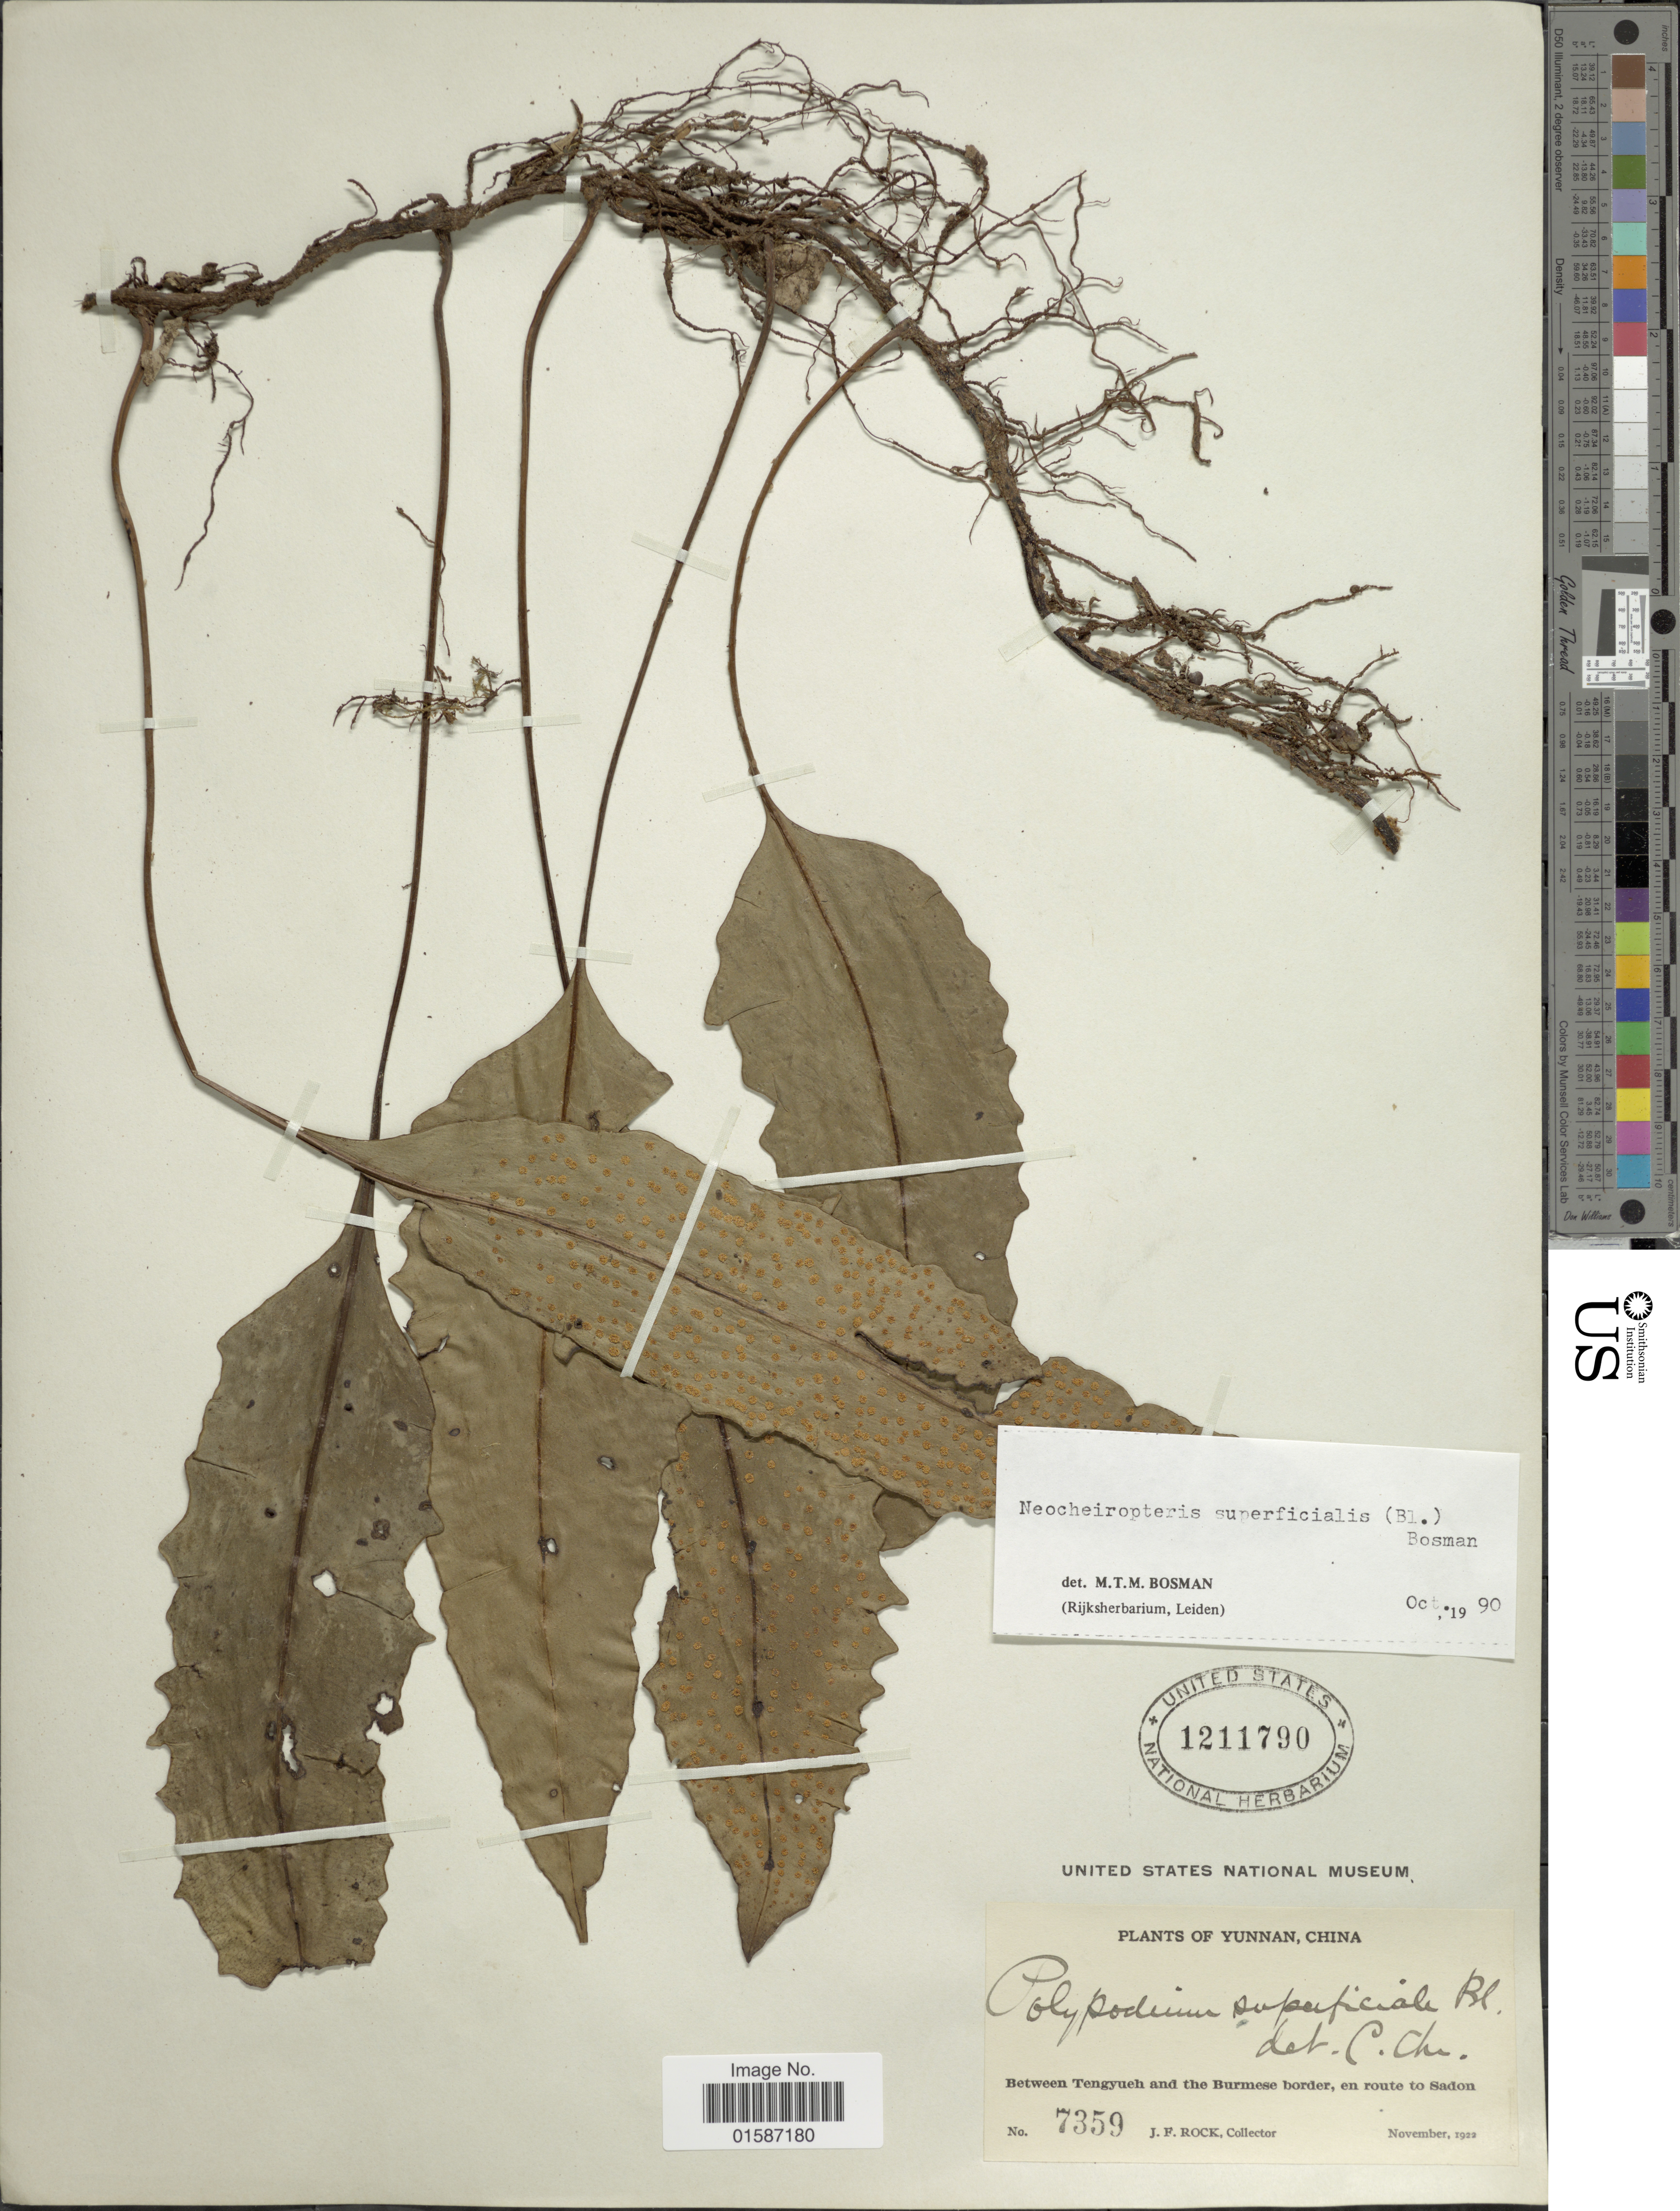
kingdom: Plantae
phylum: Tracheophyta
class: Polypodiopsida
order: Polypodiales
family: Polypodiaceae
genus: Lepidomicrosorium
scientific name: Lepidomicrosorium superficiale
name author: (Blume) Li S. Wang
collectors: J. Rock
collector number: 7359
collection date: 1922-11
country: China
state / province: Yunnan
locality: Between Tengyueh and the Burmese border, en route to Sadon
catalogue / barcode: US 1211790